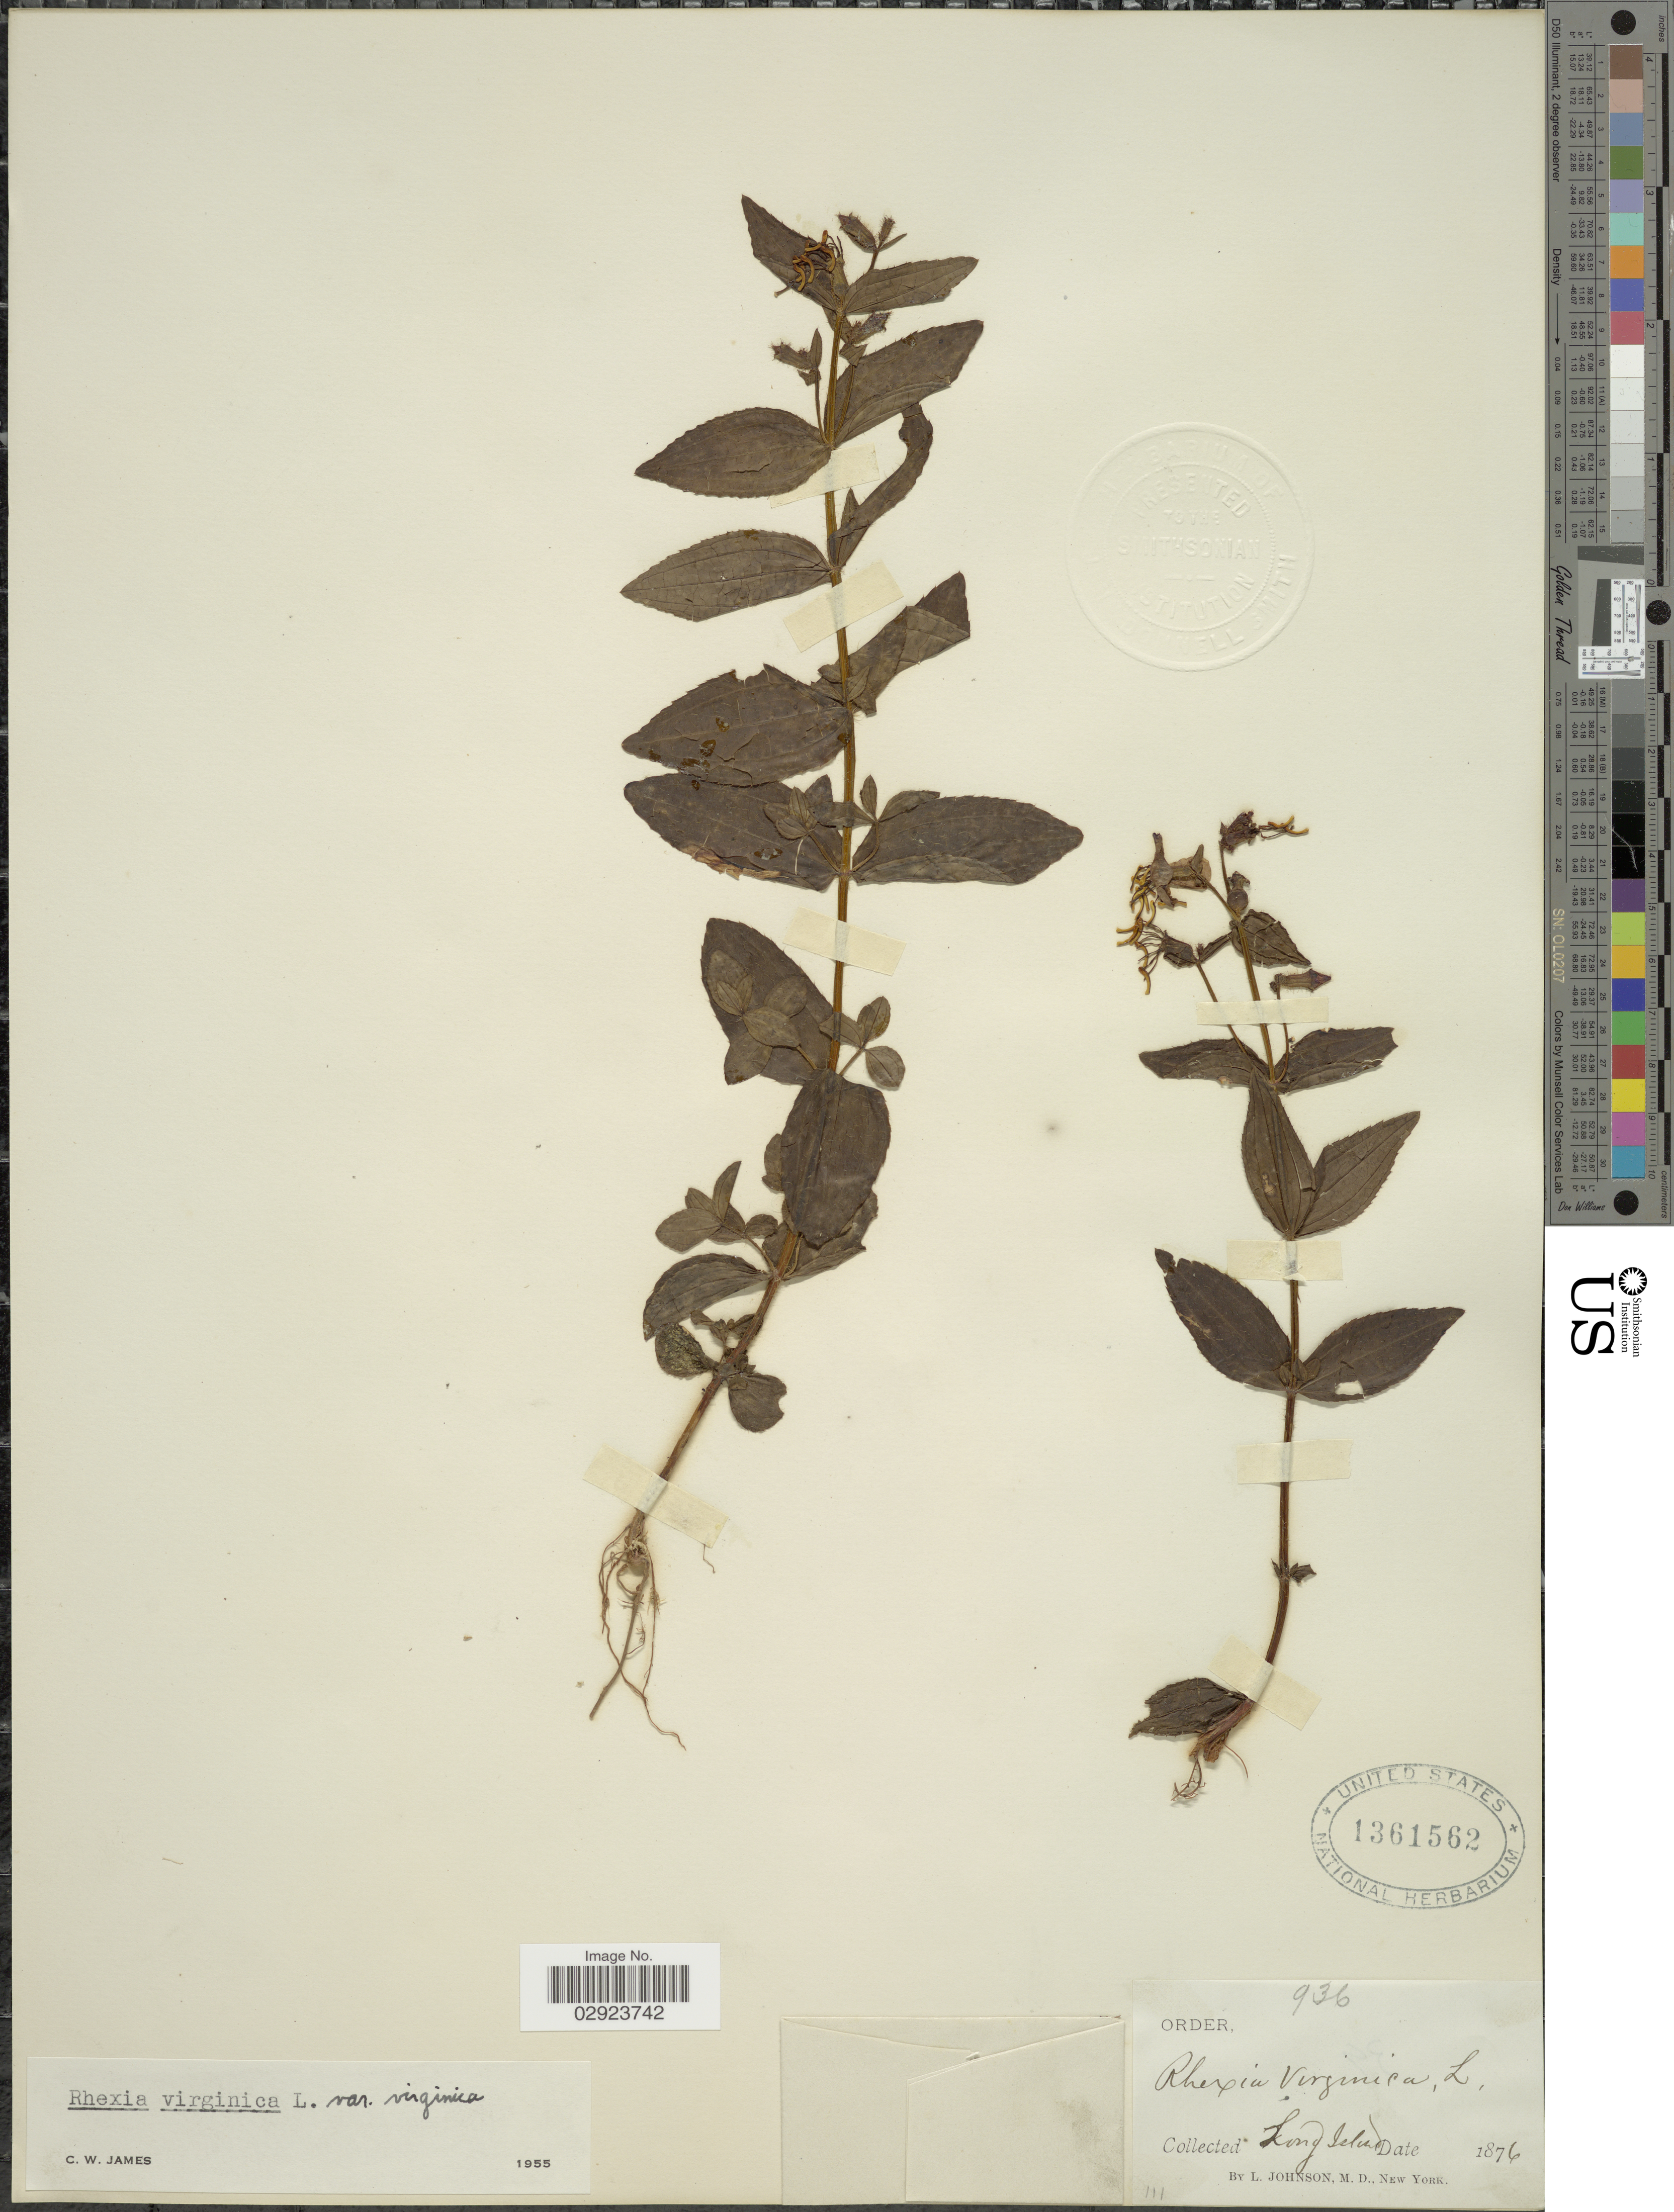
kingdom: Plantae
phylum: Tracheophyta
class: Magnoliopsida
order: Myrtales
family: Melastomataceae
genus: Rhexia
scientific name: Rhexia virginica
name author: L.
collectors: L. Johnson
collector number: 936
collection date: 1876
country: United States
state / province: New York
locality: Long Island.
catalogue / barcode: US 1361562